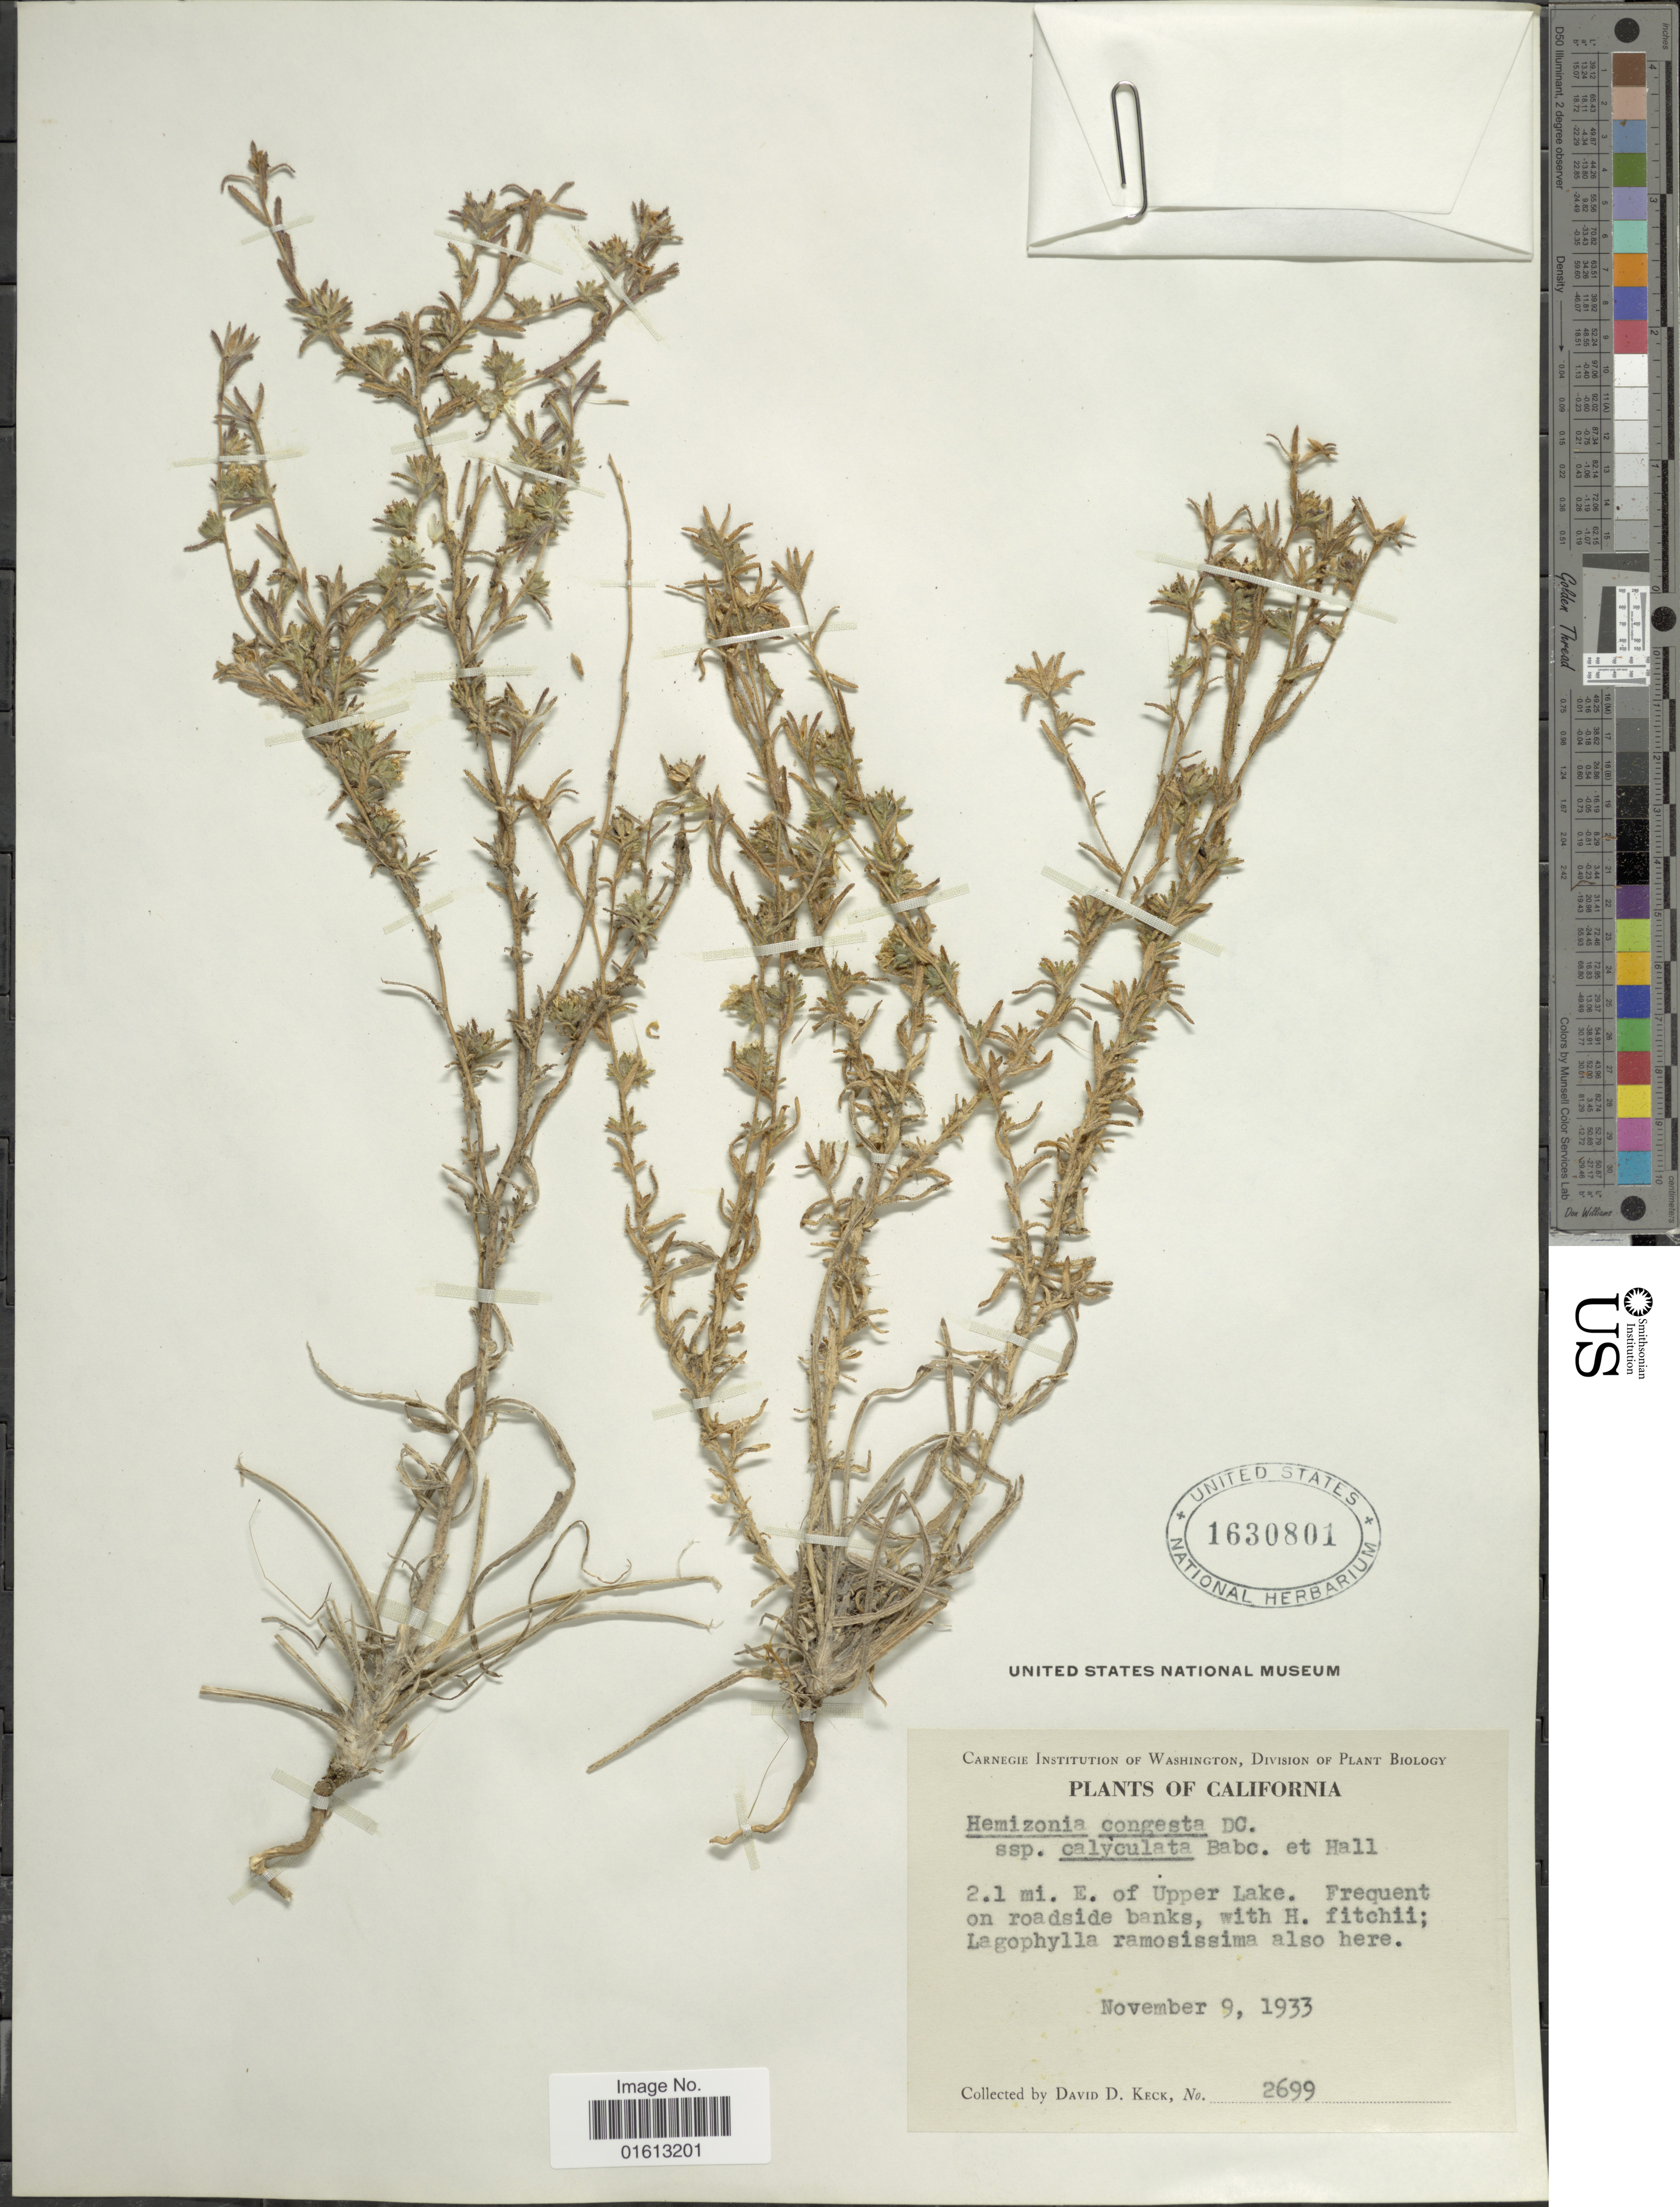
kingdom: Plantae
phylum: Tracheophyta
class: Magnoliopsida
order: Asterales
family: Asteraceae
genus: Hemizonia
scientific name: Hemizonia congesta subsp. calyculata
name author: Babc. & H.M. Hall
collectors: D. D. Keck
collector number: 2699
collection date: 1933-11-09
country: United States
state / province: California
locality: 2.1 mi. E. of Upper Lake, frequent on roadside banks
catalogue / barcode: US 1630801